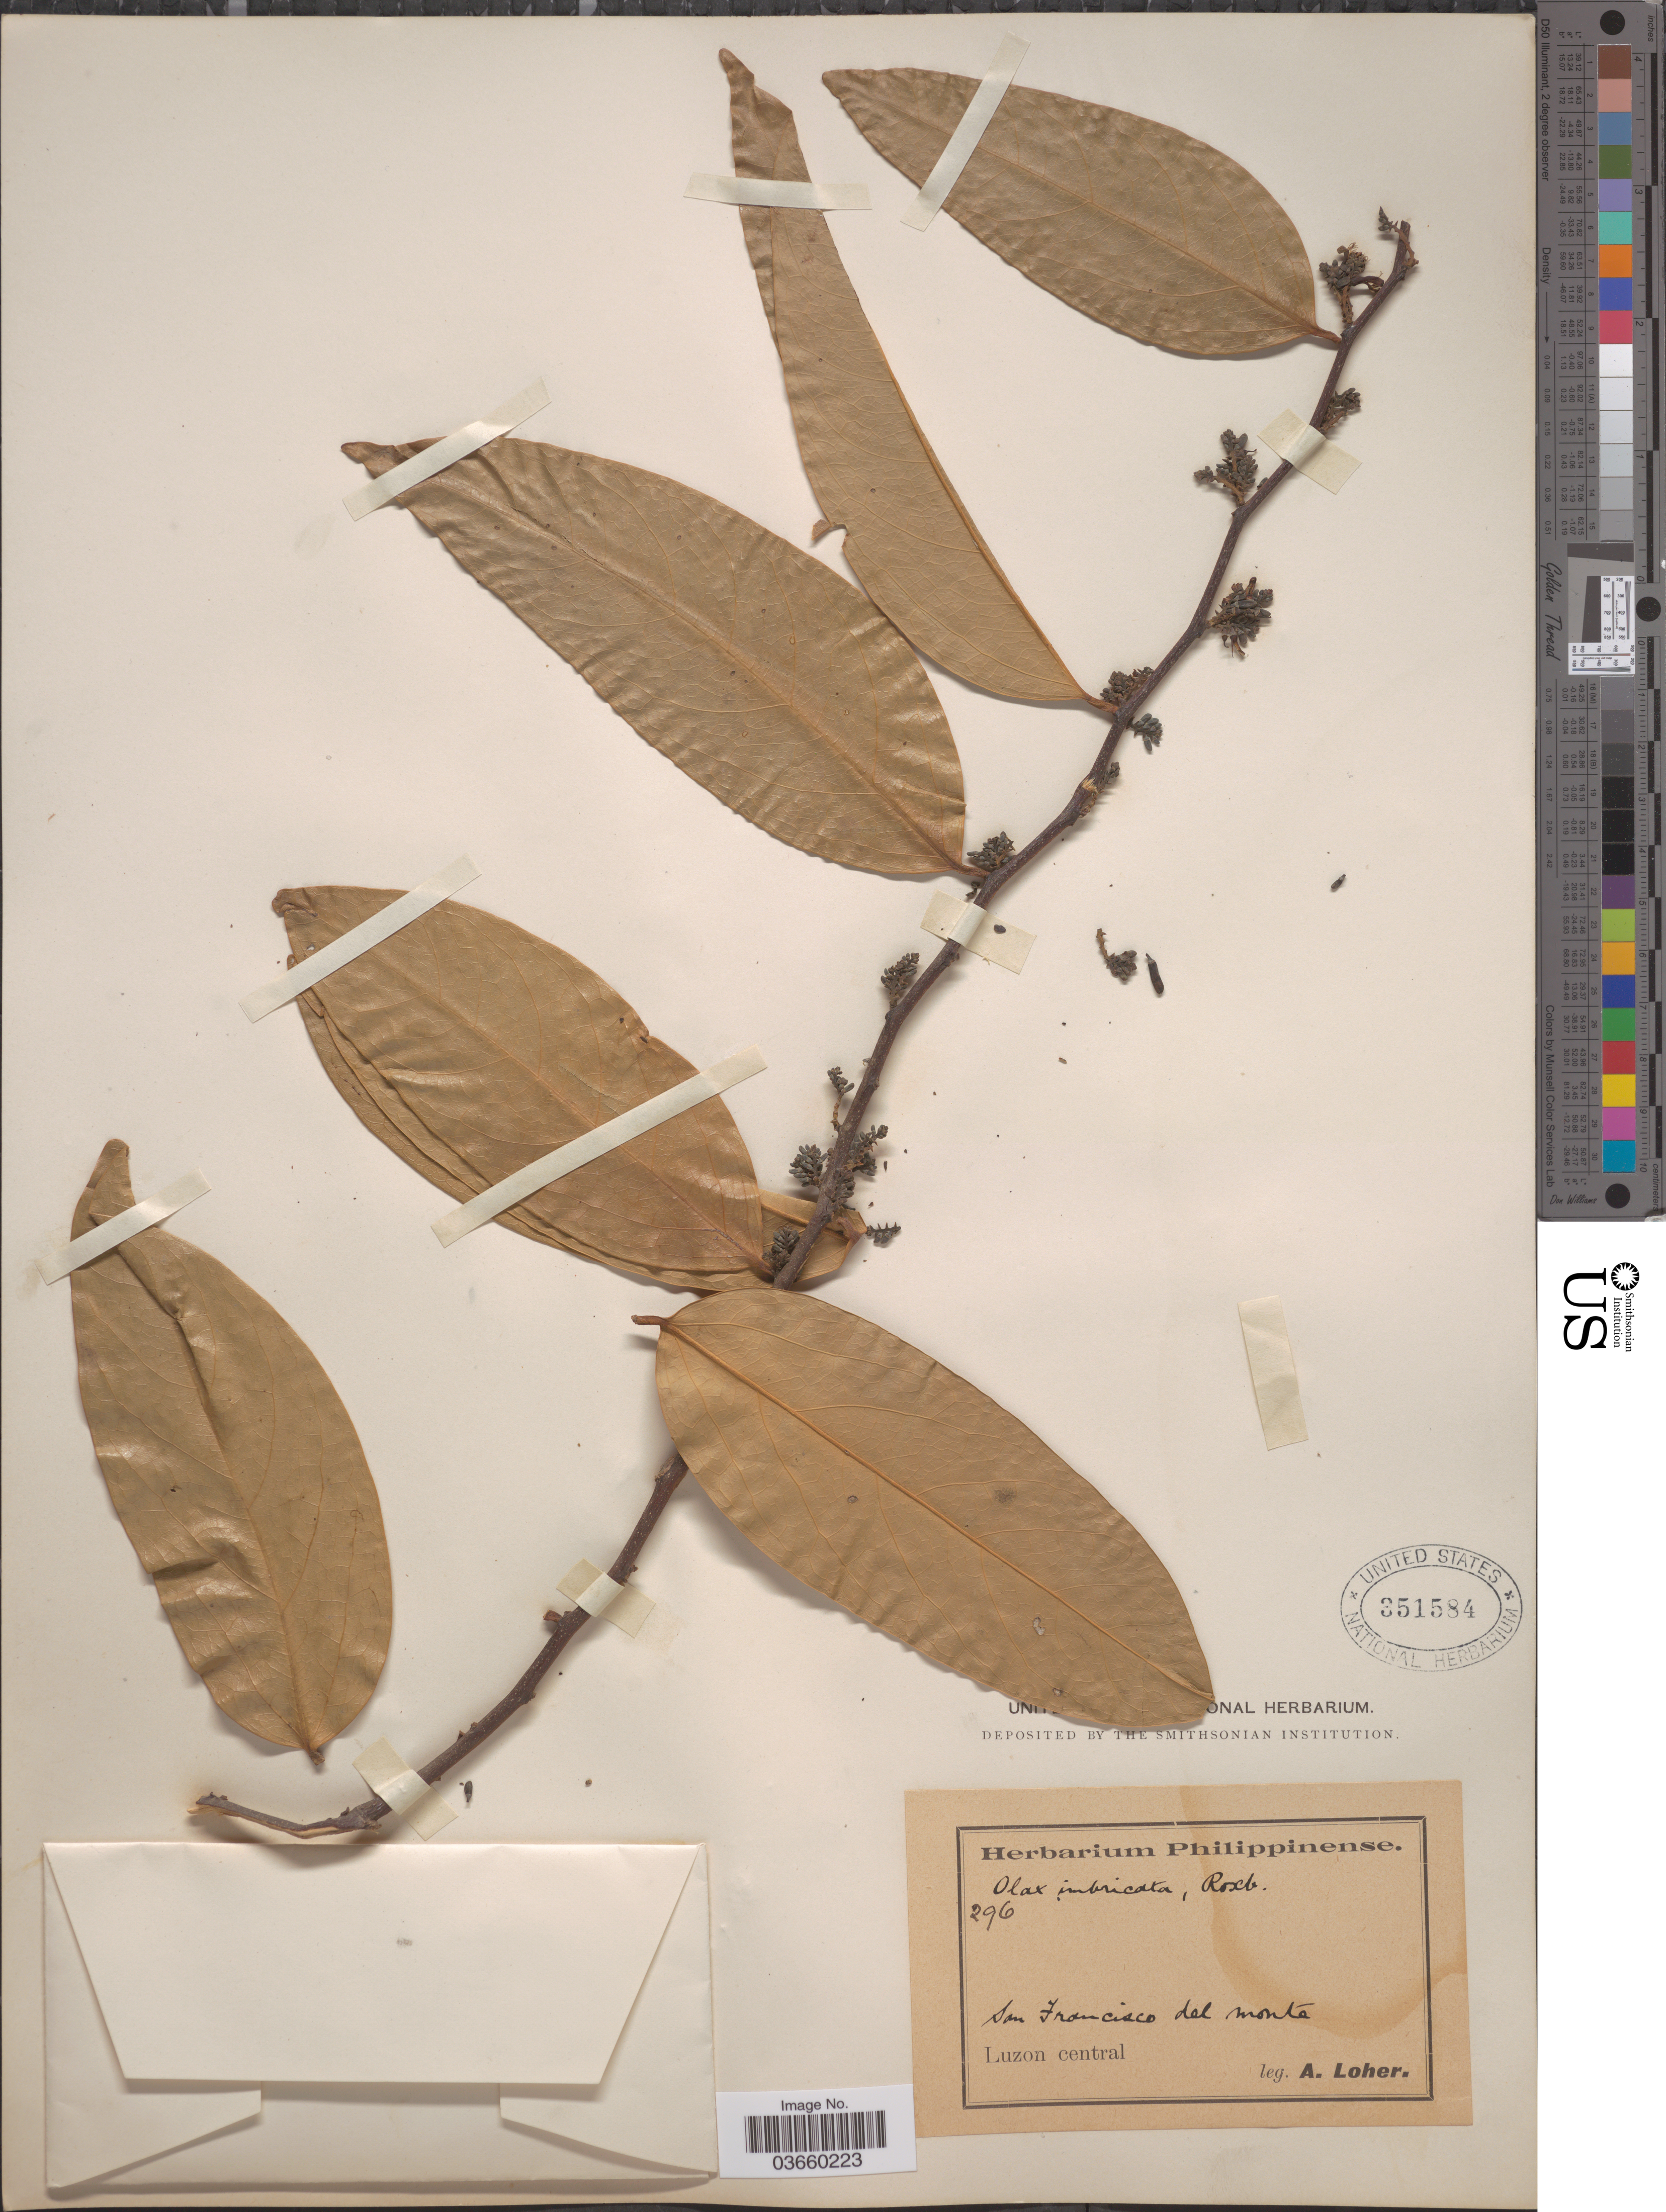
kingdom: Plantae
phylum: Tracheophyta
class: Magnoliopsida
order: Santalales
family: Olacaceae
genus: Olax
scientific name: Olax imbricata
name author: Roxb.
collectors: A. Loher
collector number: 296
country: Philippines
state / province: Central Luzon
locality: San Francisco del monte.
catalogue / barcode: US 351584